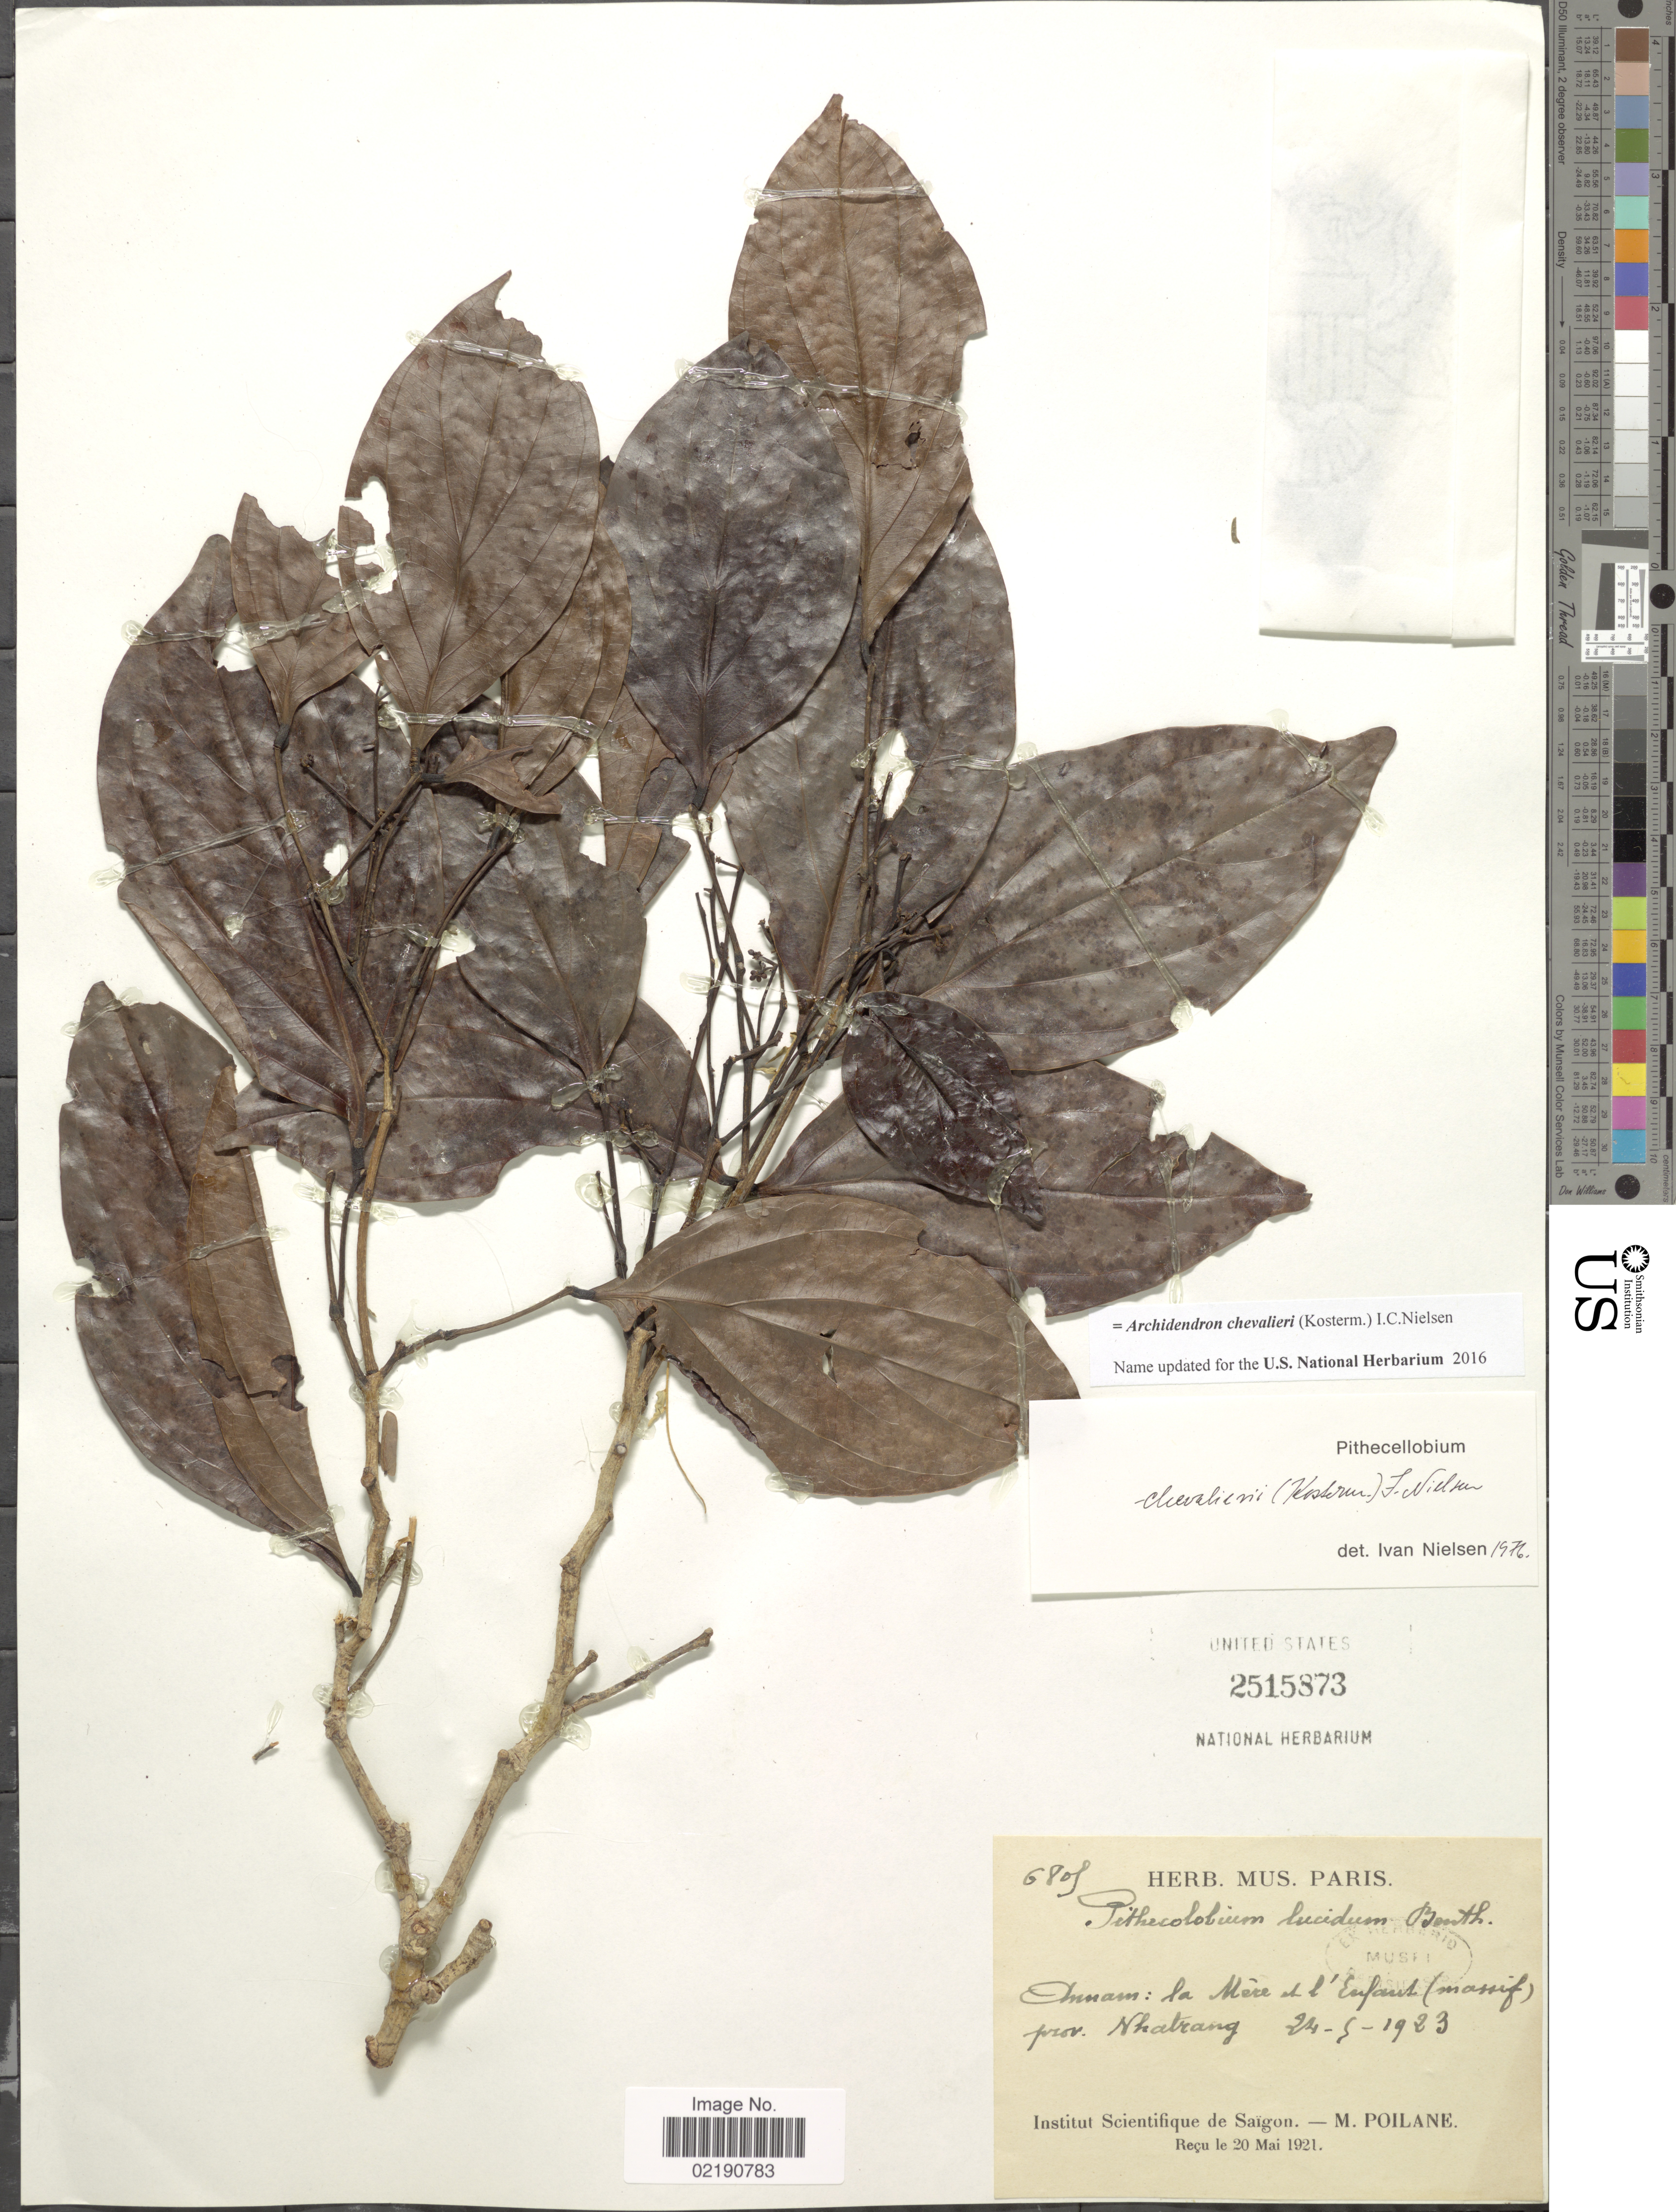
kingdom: Plantae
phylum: Tracheophyta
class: Magnoliopsida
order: Fabales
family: Fabaceae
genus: Archidendron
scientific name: Archidendron chevalieri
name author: (Kosterm.) I.C. Nielsen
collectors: M. Poilane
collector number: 6809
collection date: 1923-05-24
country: Vietnam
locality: Annam, la Mere et l'Enfant (massif) Prov. Nhatrang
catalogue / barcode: US 2515873